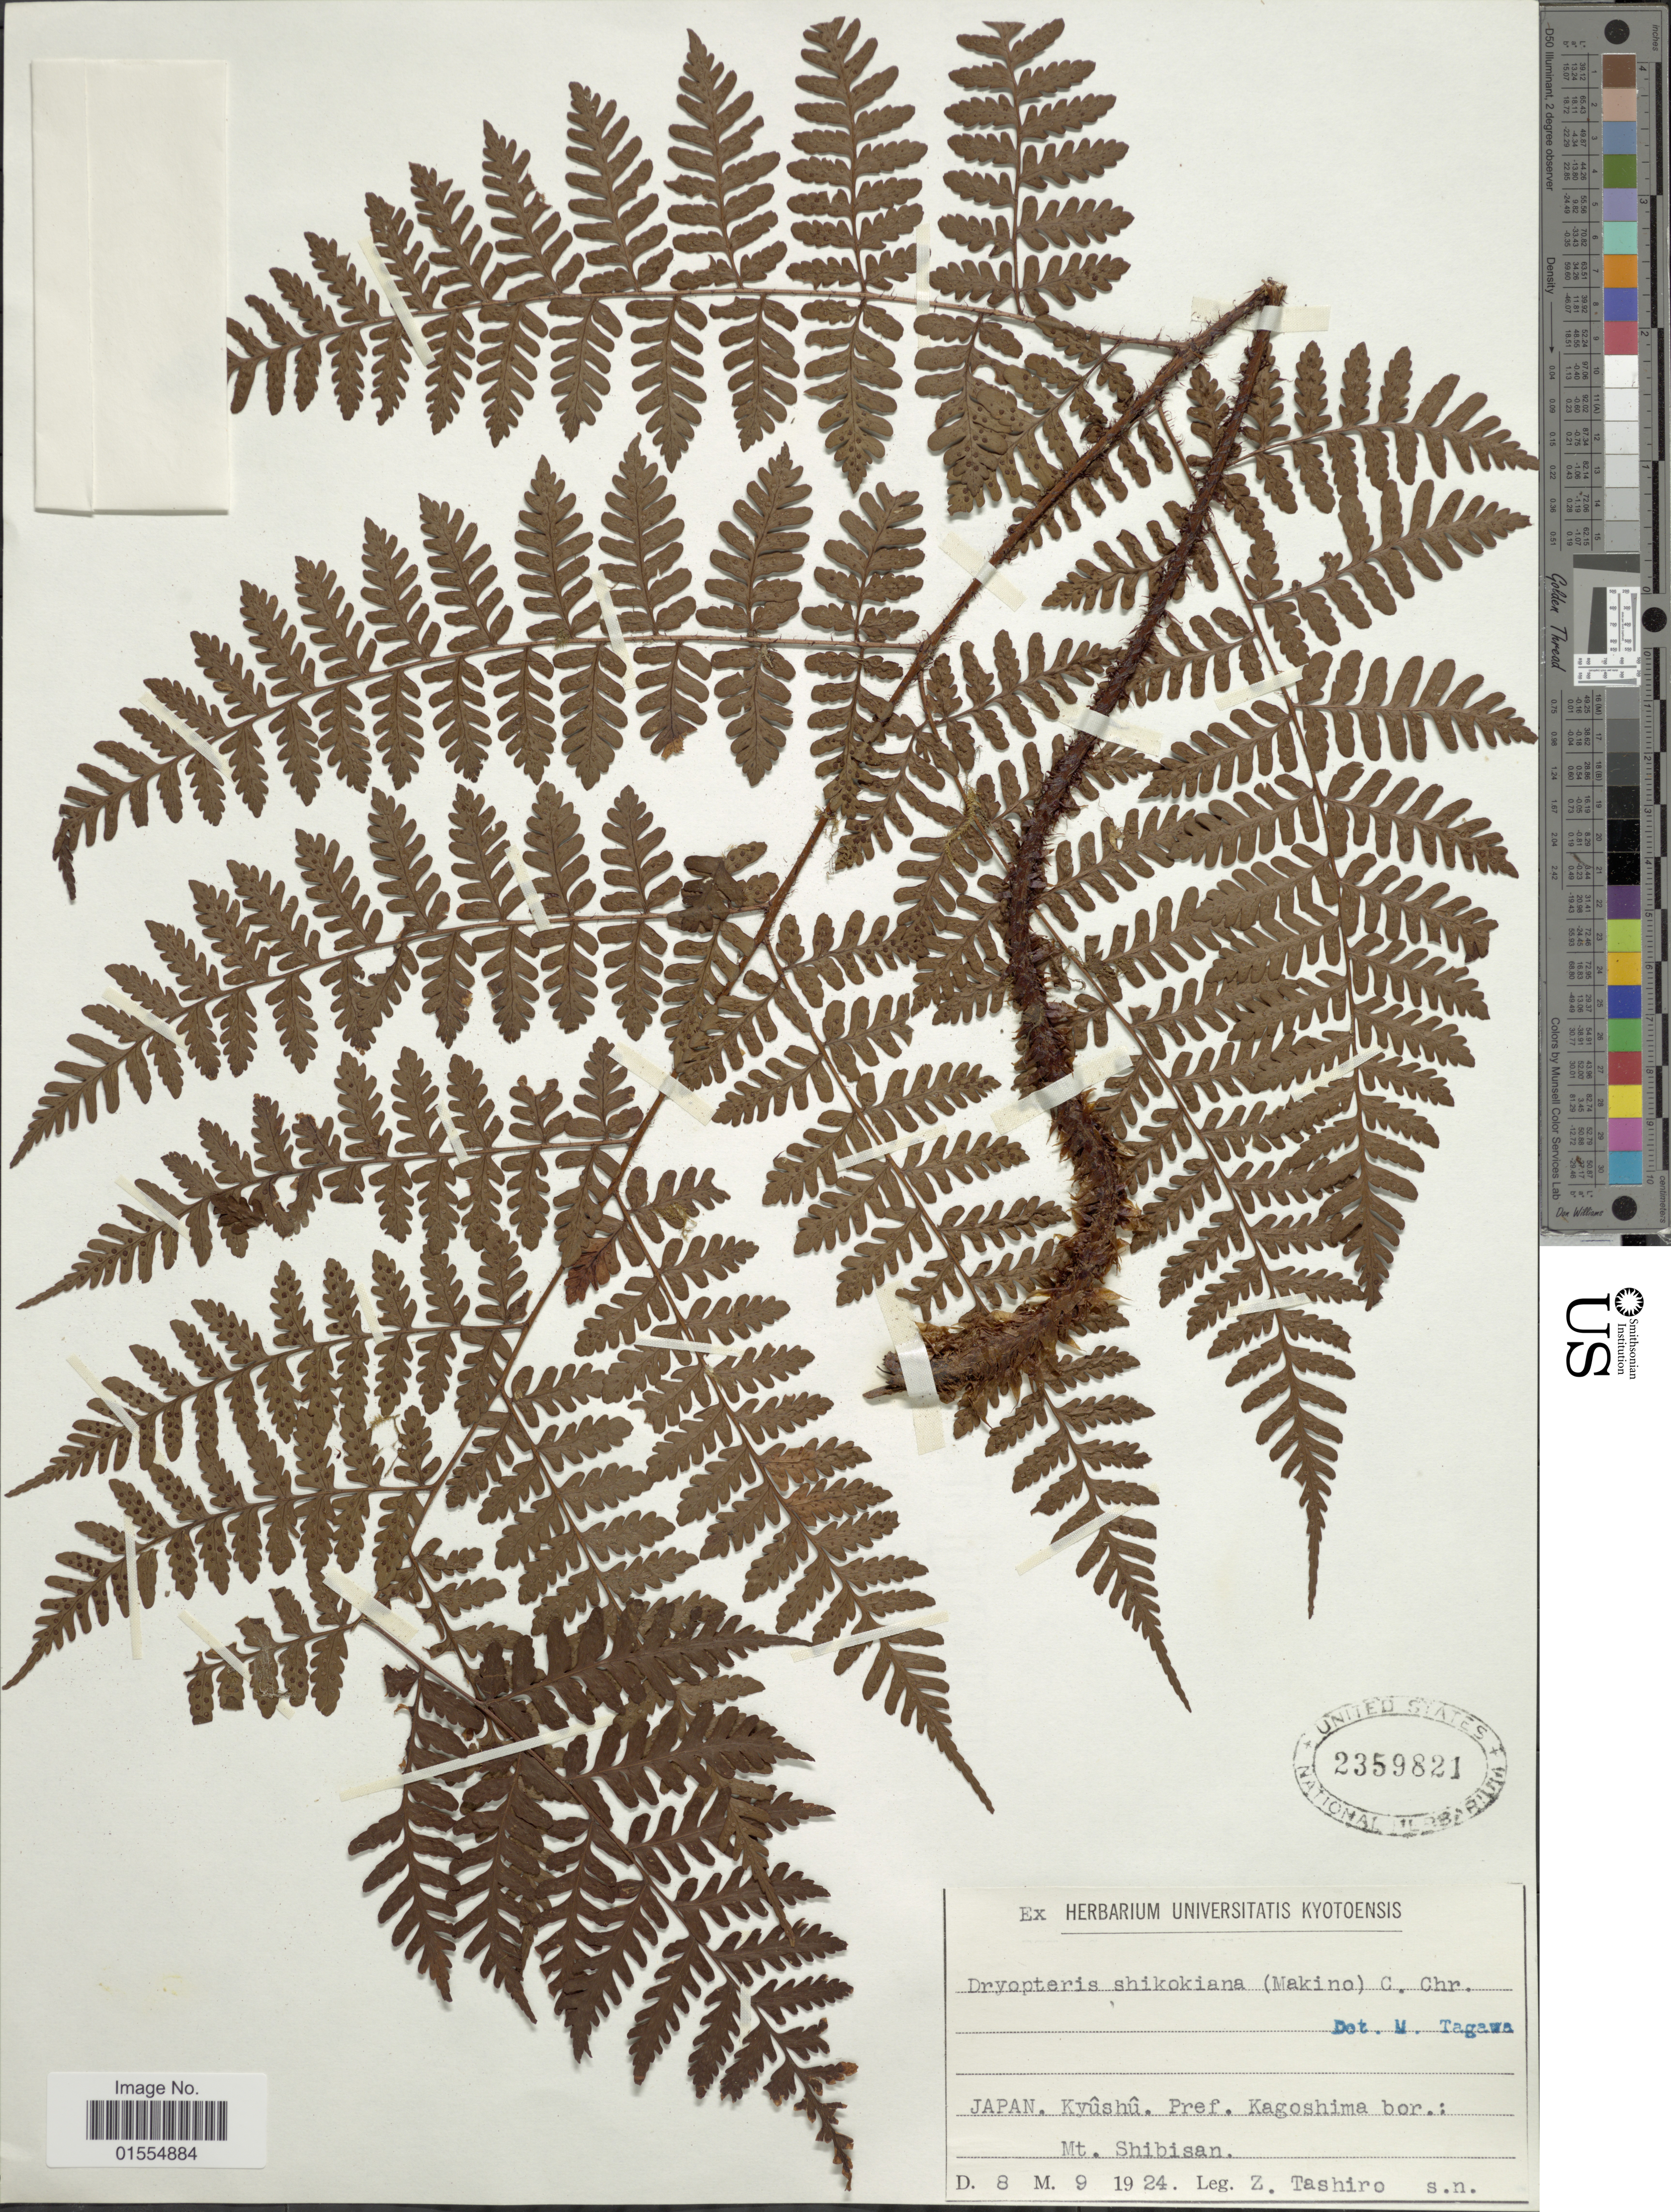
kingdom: Plantae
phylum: Tracheophyta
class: Polypodiopsida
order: Polypodiales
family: Dryopteridaceae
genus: Dryopteris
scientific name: Dryopteris shikokiana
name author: (Makino) C. Chr.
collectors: Z. Tashiro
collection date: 1924-09-08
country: Japan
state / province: Kagosima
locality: Japan, Kyûshû. Pref. Kagoshima bor.: Mt. Shibisan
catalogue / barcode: US 2359821